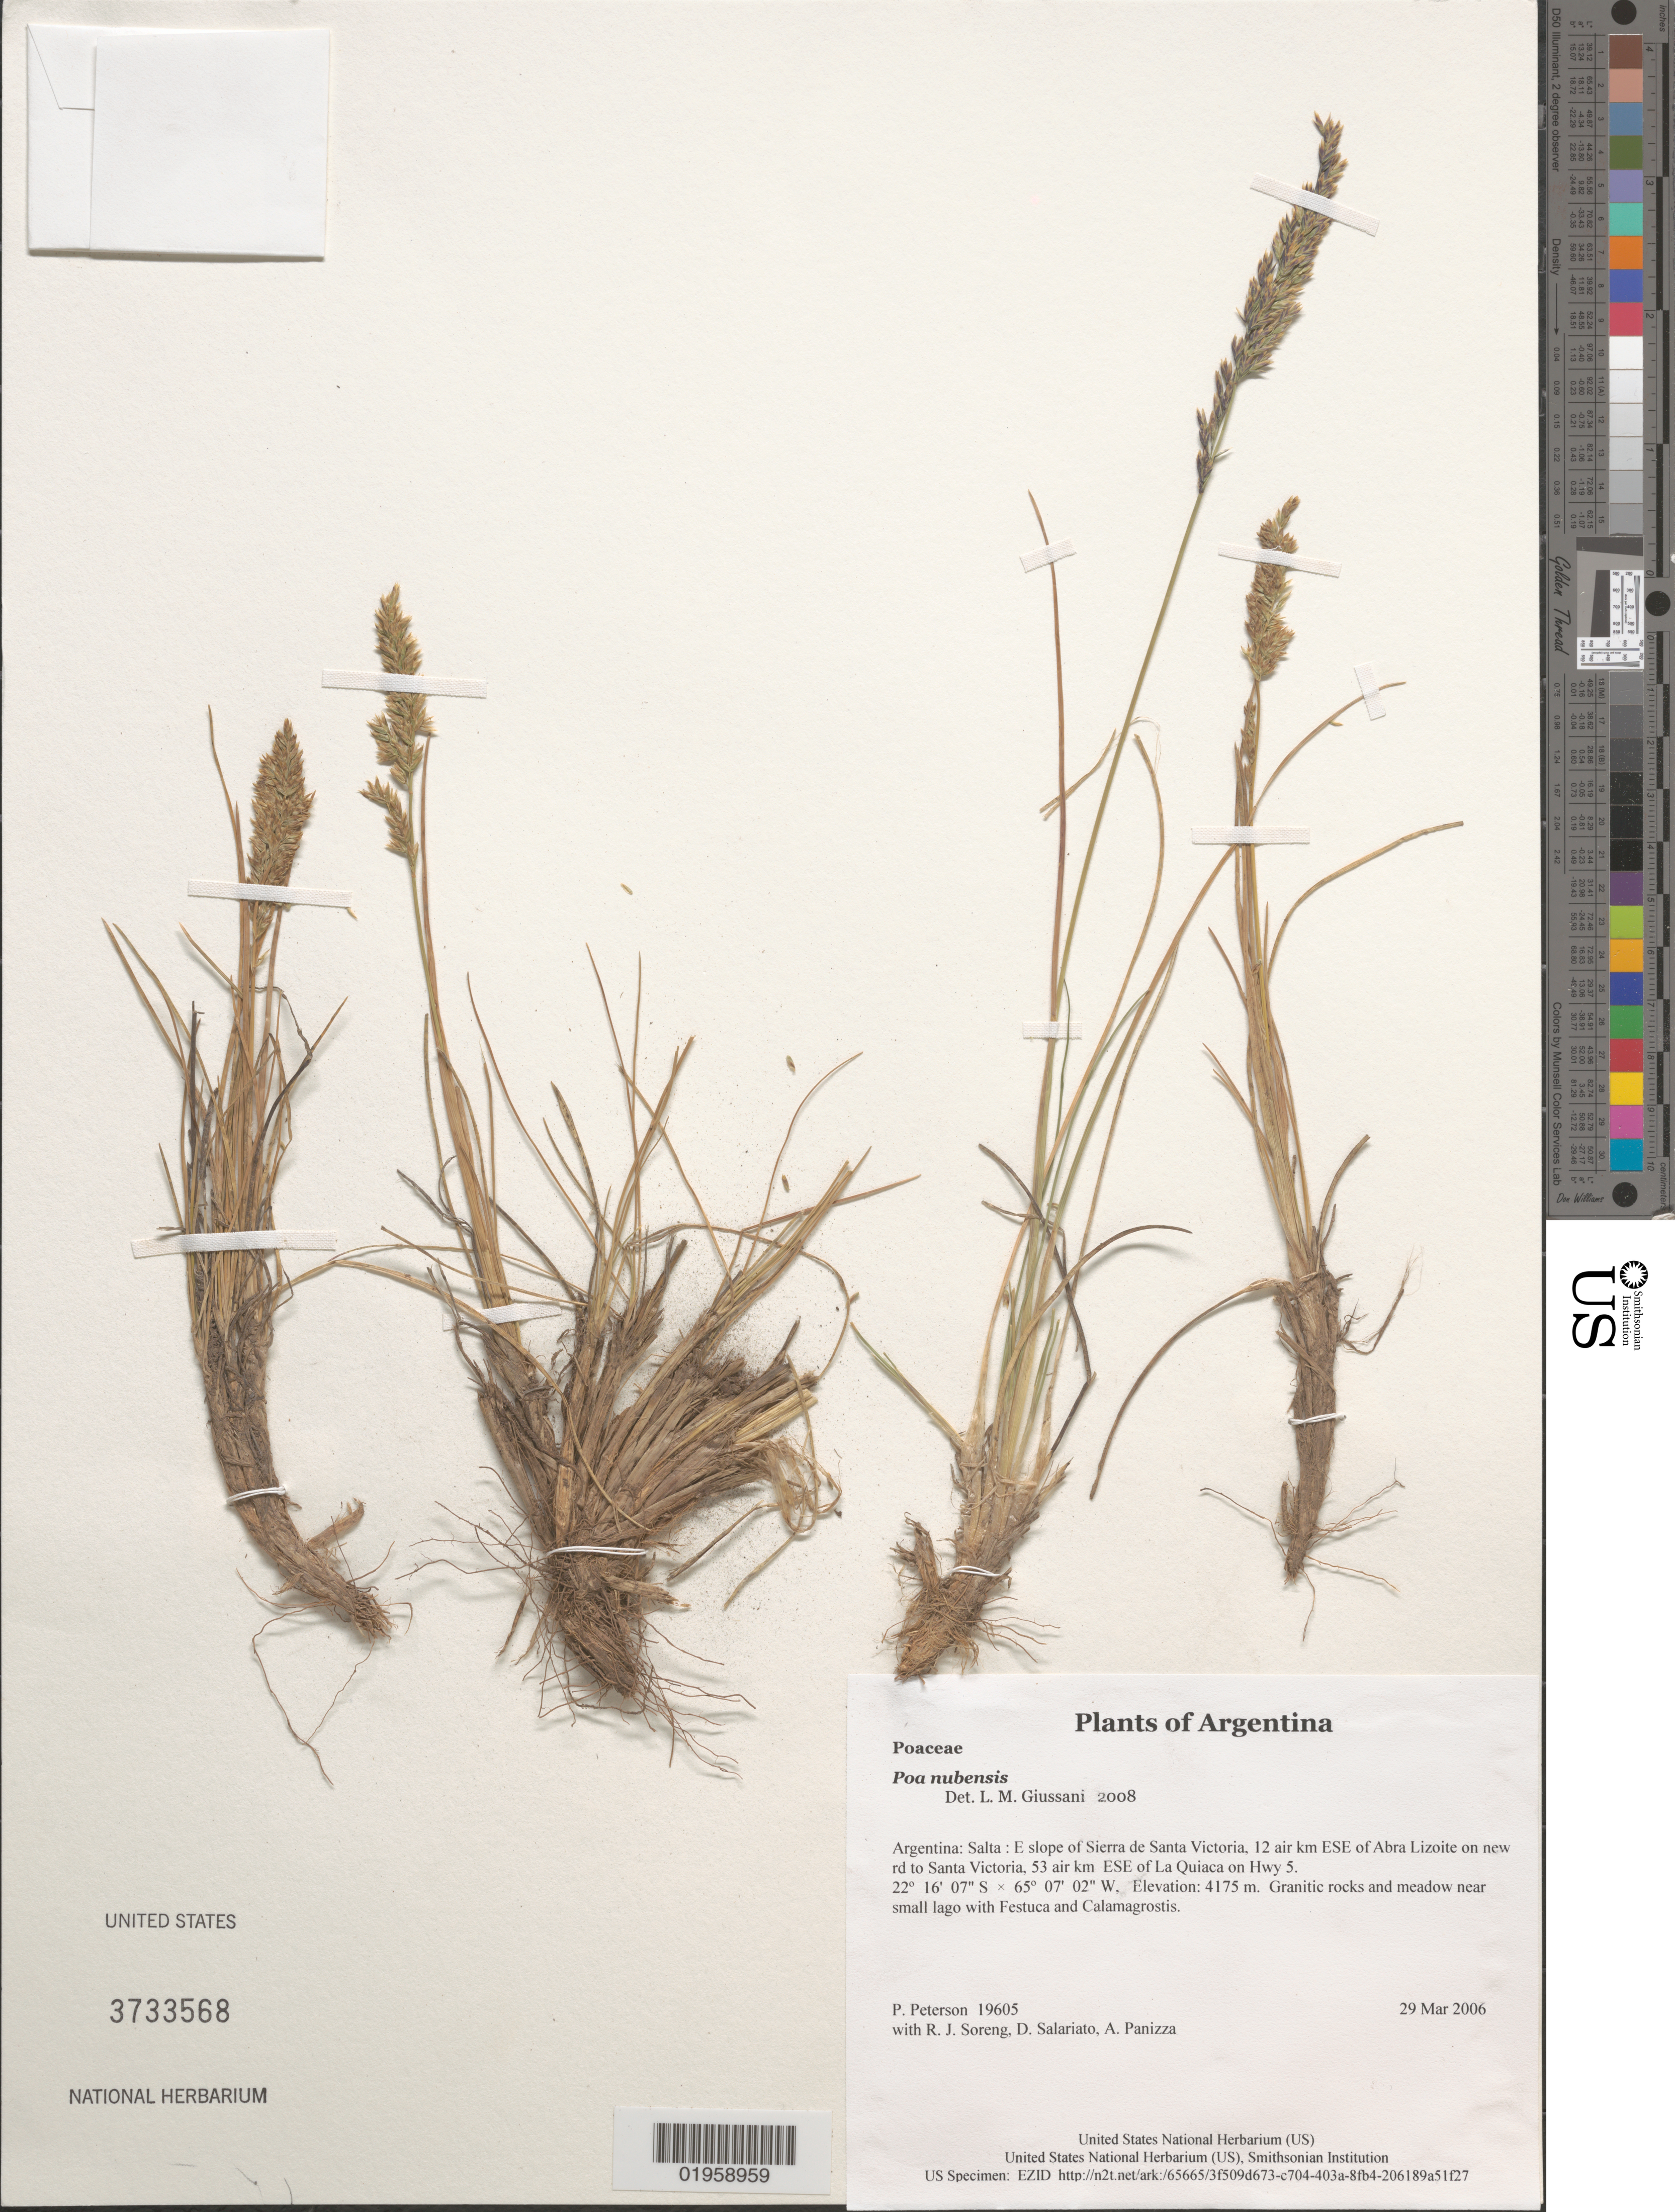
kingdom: Plantae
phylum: Tracheophyta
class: Liliopsida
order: Poales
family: Poaceae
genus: Poa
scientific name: Poa nubensis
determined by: Giussani, L. M.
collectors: P. M. Peterson, R. J. Soreng, D. Salariato & A. Panizza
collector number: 19605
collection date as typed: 29 Mar 2006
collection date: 2006-03-29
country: Argentina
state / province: Salta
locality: E slope of Sierra de Santa Victoria, 12 air km ESE of Abra Lizoite on new rd to Santa Victoria, 53 air km ESE of La Quiaca on Hwy 5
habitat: Granitic rocks and meadow near small lago with Festuca and Calamagrostis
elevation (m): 4175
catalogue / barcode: US 3733568